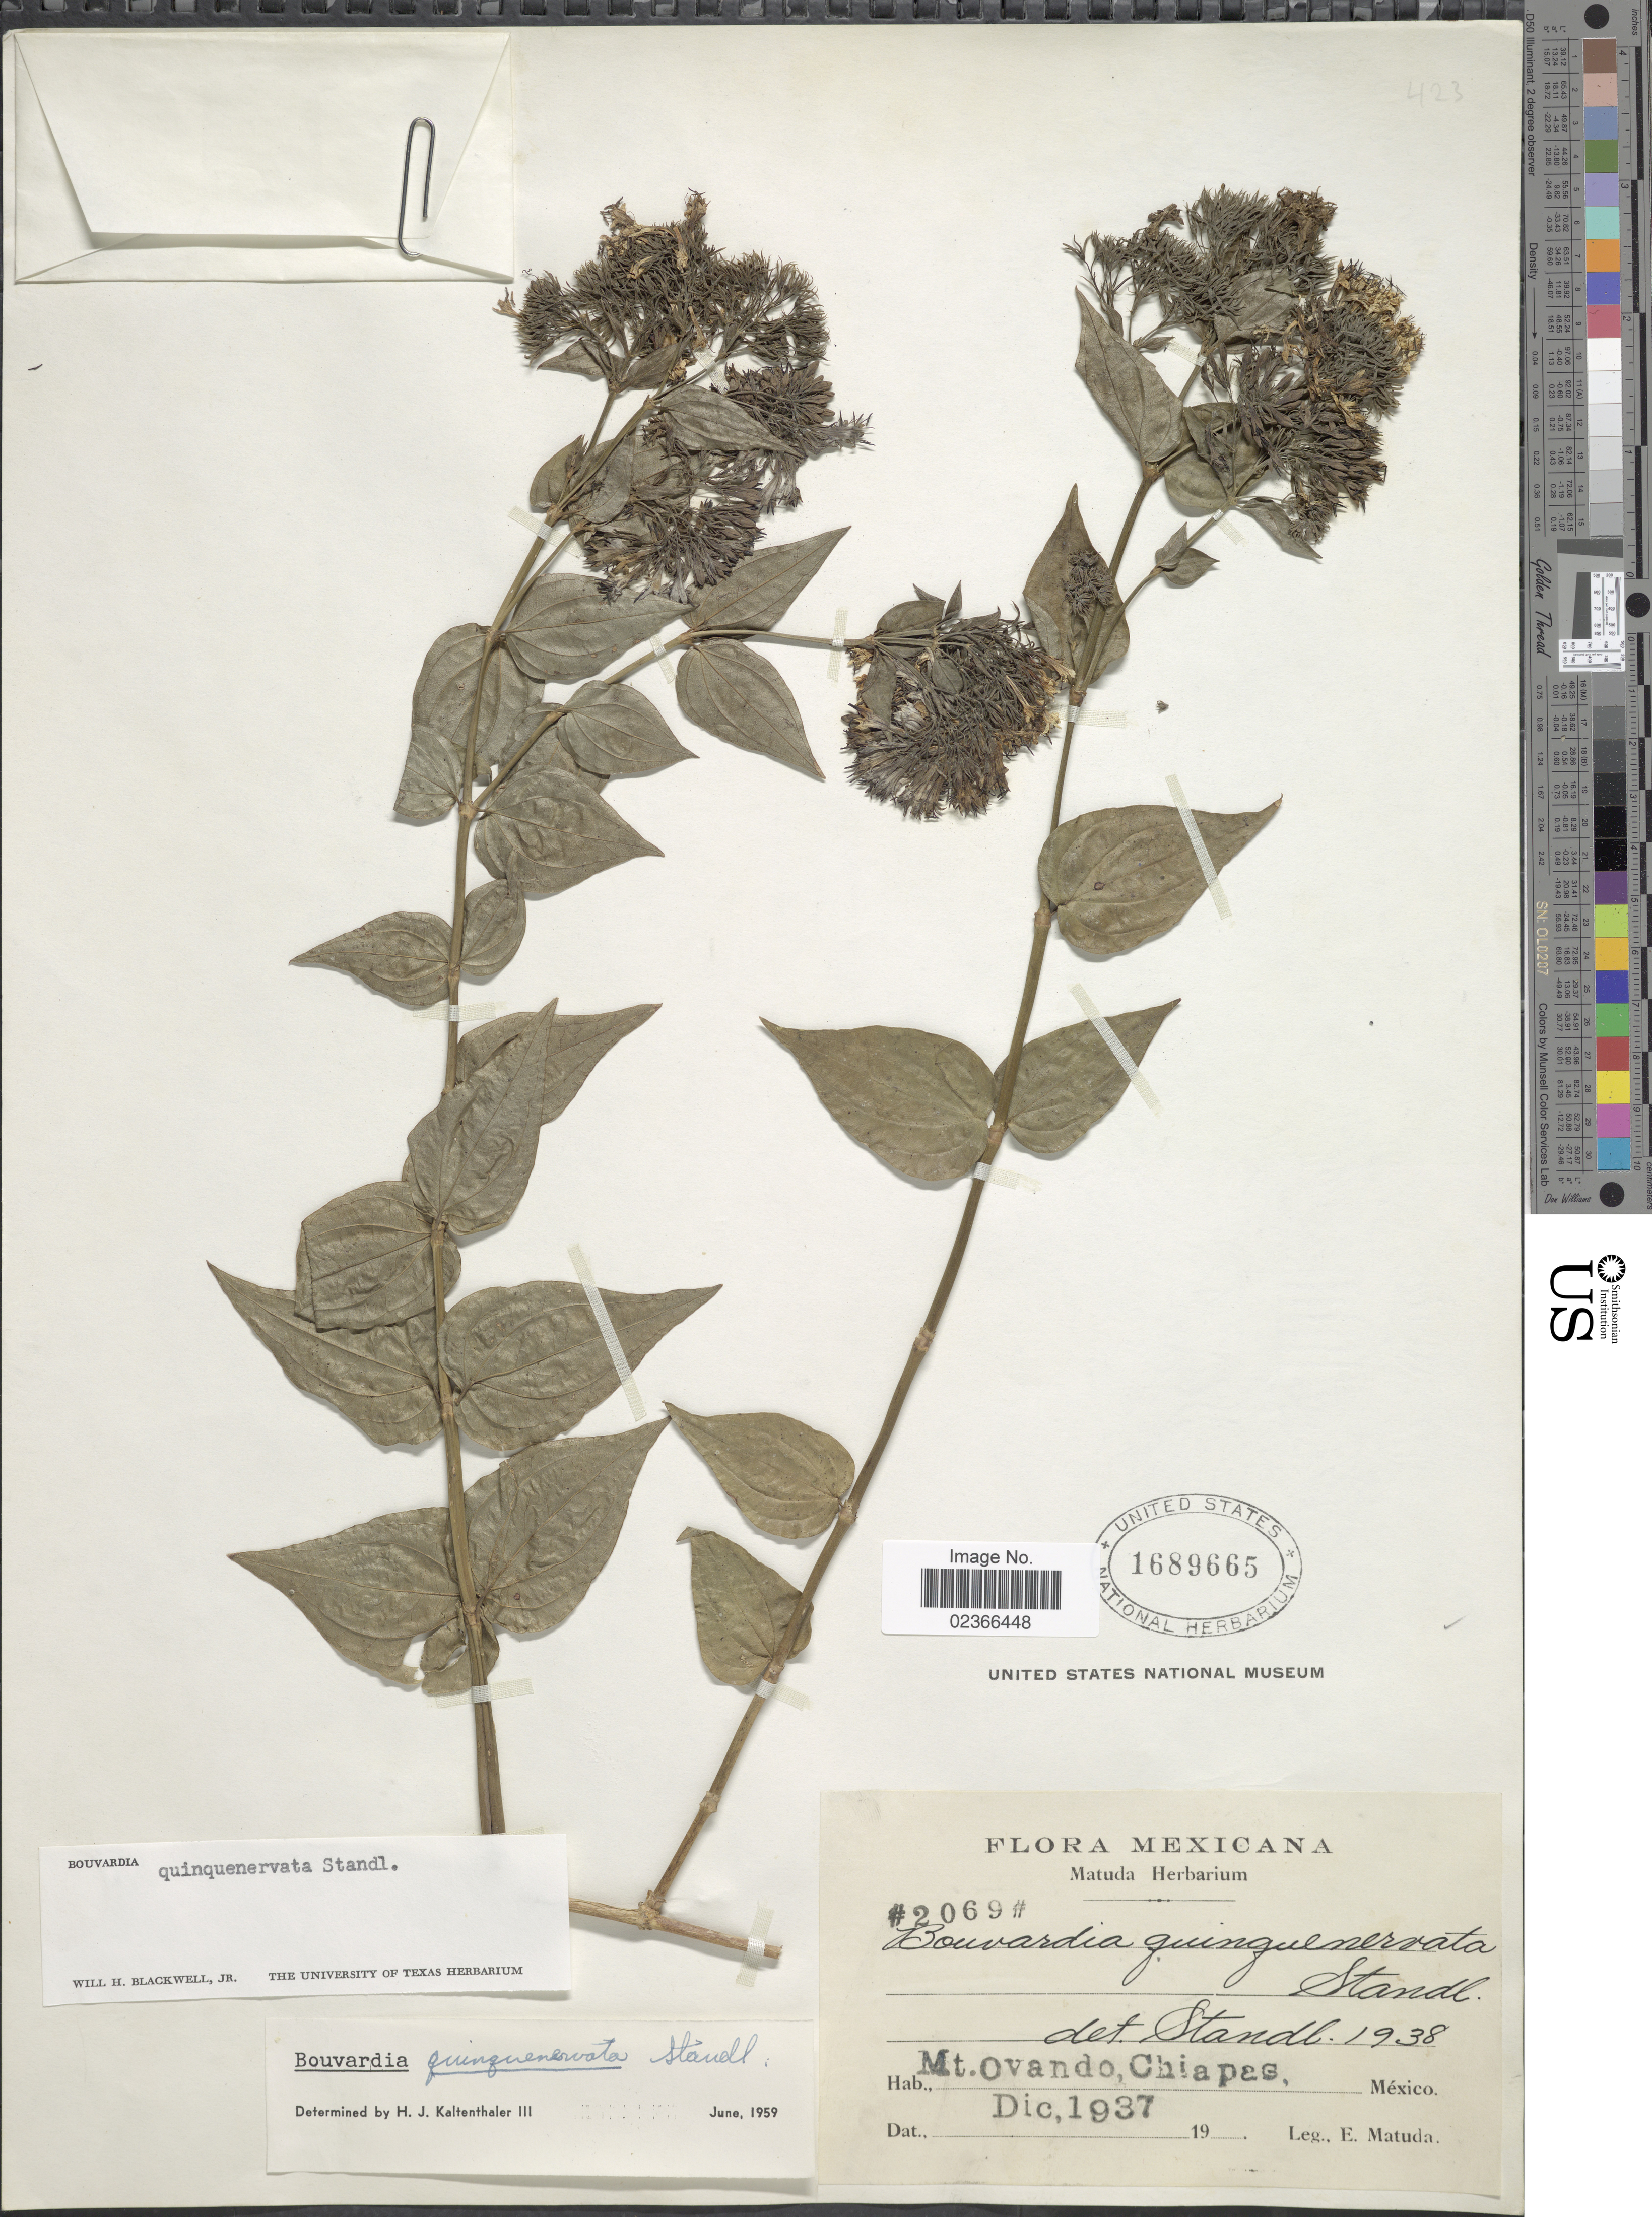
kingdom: Plantae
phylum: Tracheophyta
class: Magnoliopsida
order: Gentianales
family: Rubiaceae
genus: Bouvardia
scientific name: Bouvardia quinquenervata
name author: Standl.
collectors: E. Matuda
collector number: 2069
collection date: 1937-12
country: Mexico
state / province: Chiapas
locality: Mt. Ovando, Chiapas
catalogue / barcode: US 1689665